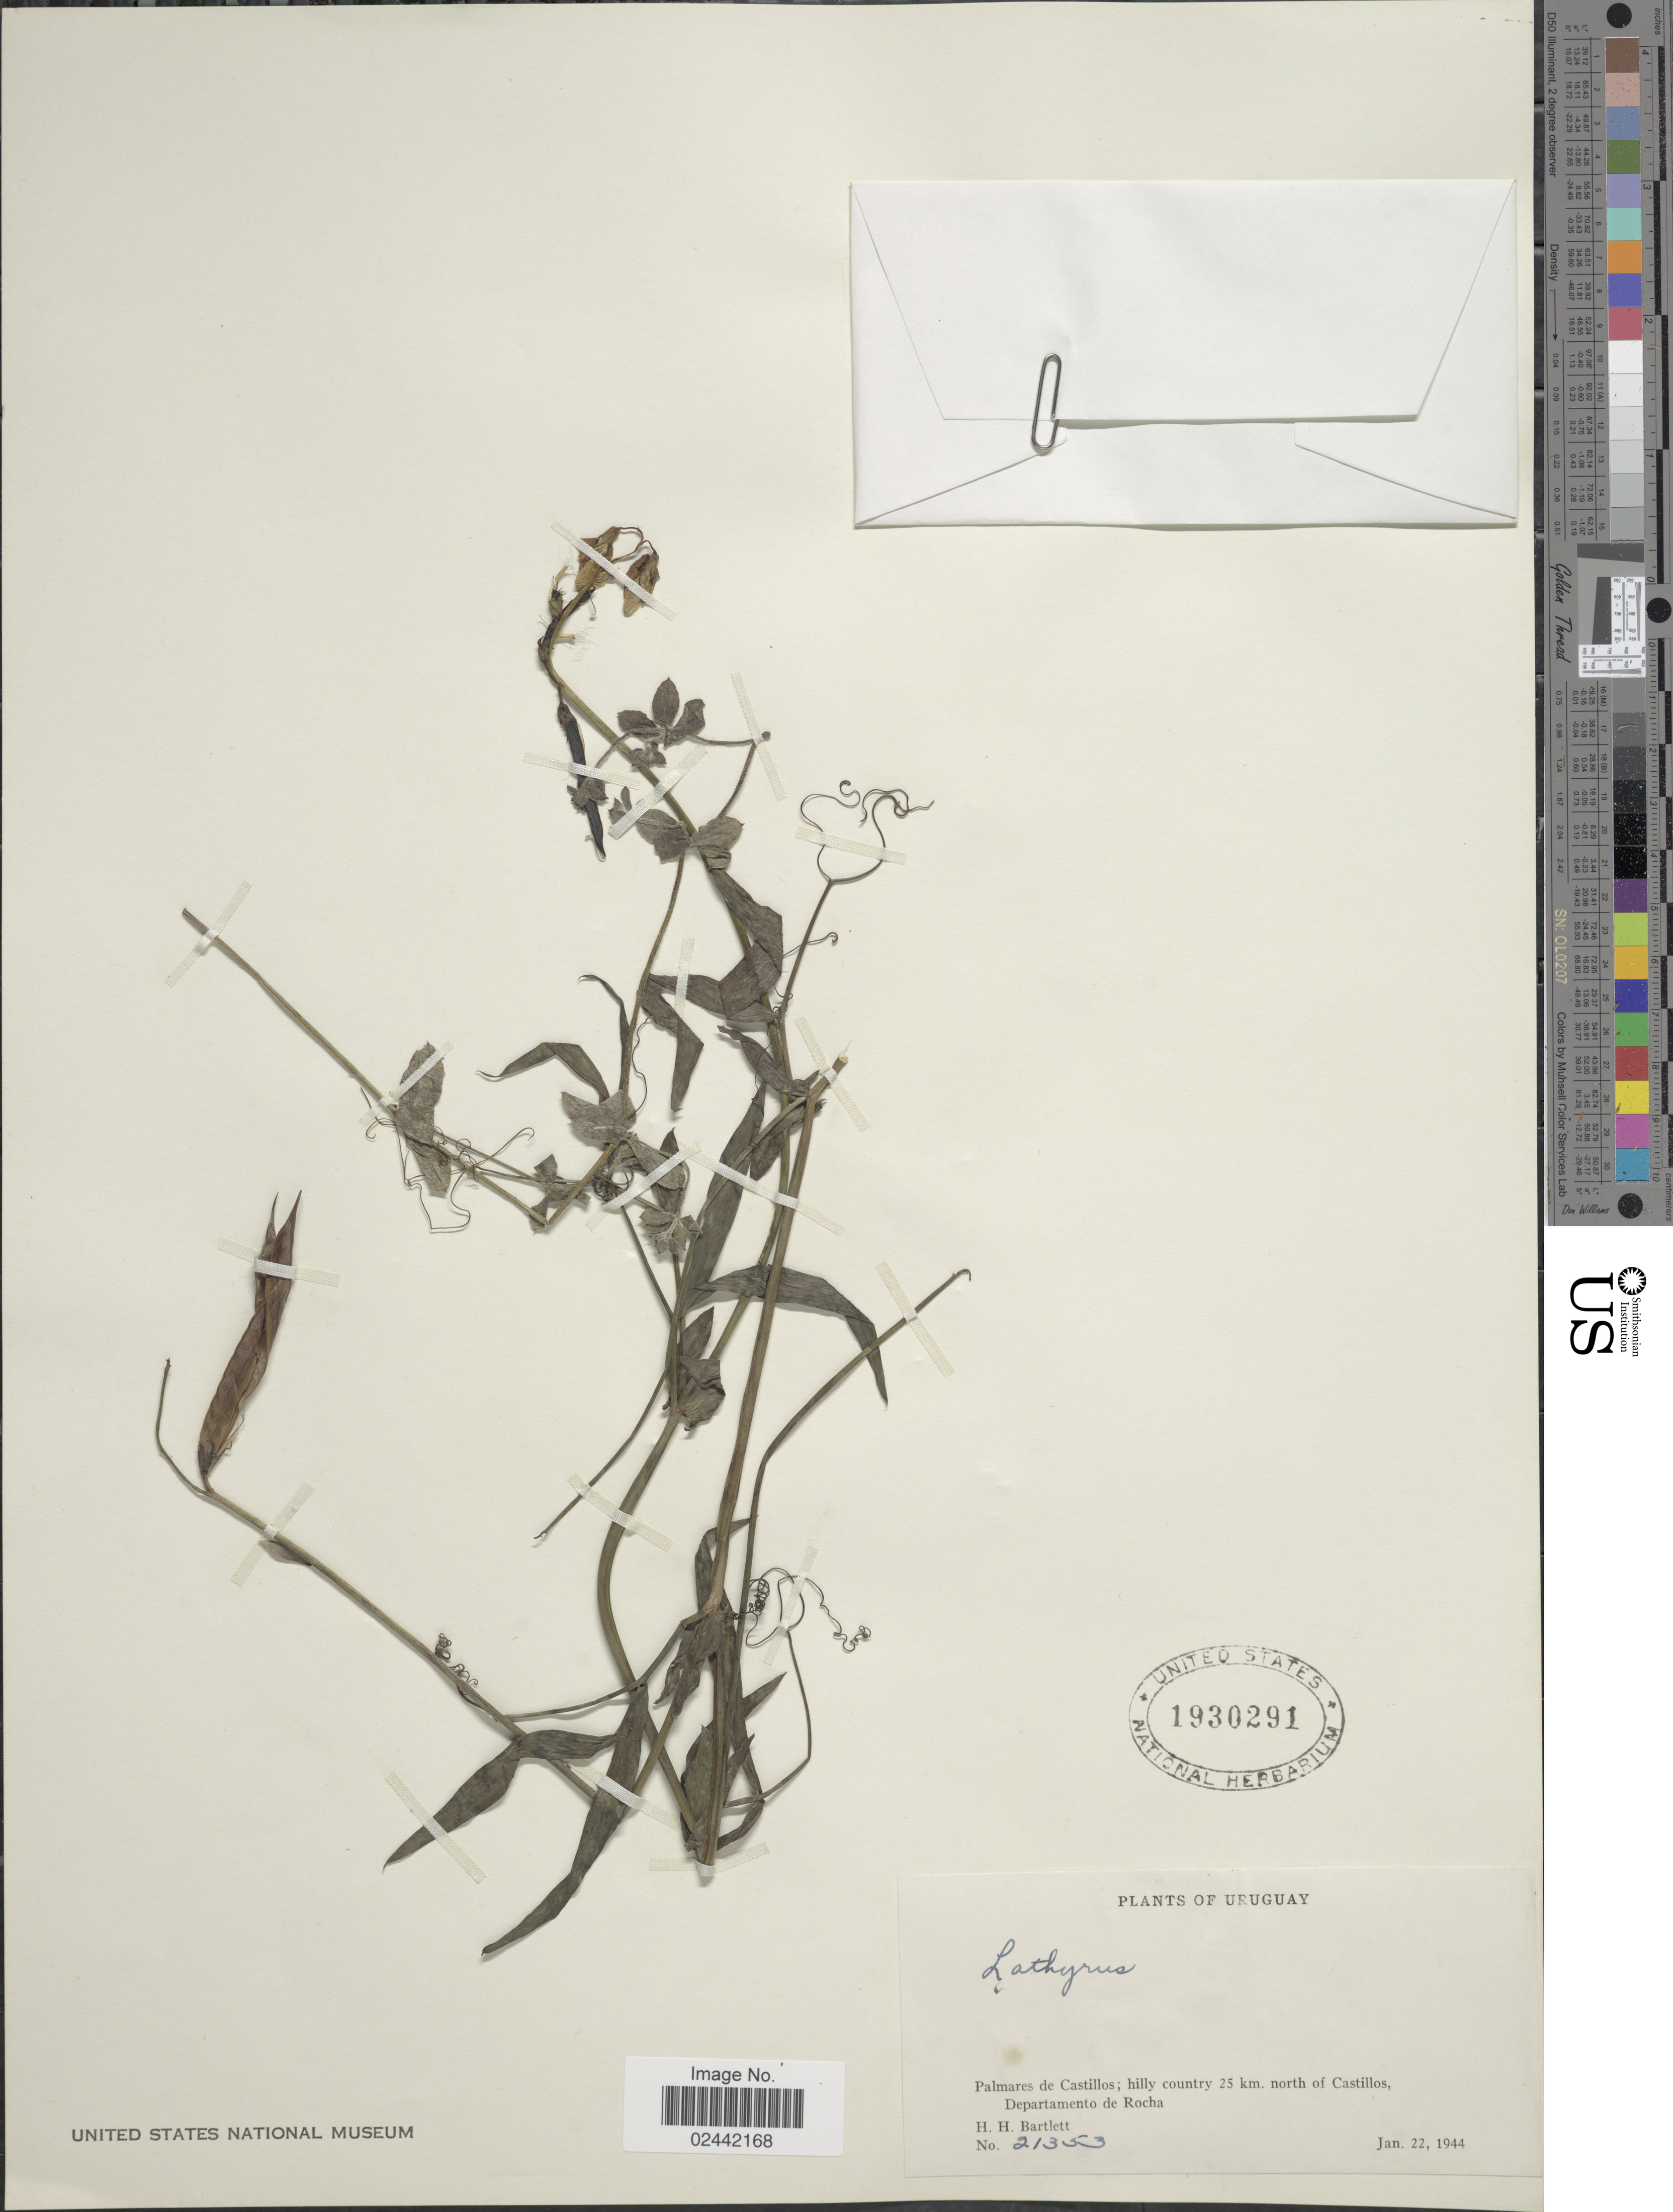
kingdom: Plantae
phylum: Tracheophyta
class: Magnoliopsida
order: Fabales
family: Fabaceae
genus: Lathyrus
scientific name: Lathyrus sp.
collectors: H. H. Bartlett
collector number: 21353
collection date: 1944-01-22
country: Uruguay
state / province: Rocha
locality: Palmares de Castillos; hilly country 25 km. north of Castillos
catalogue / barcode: US 1930291